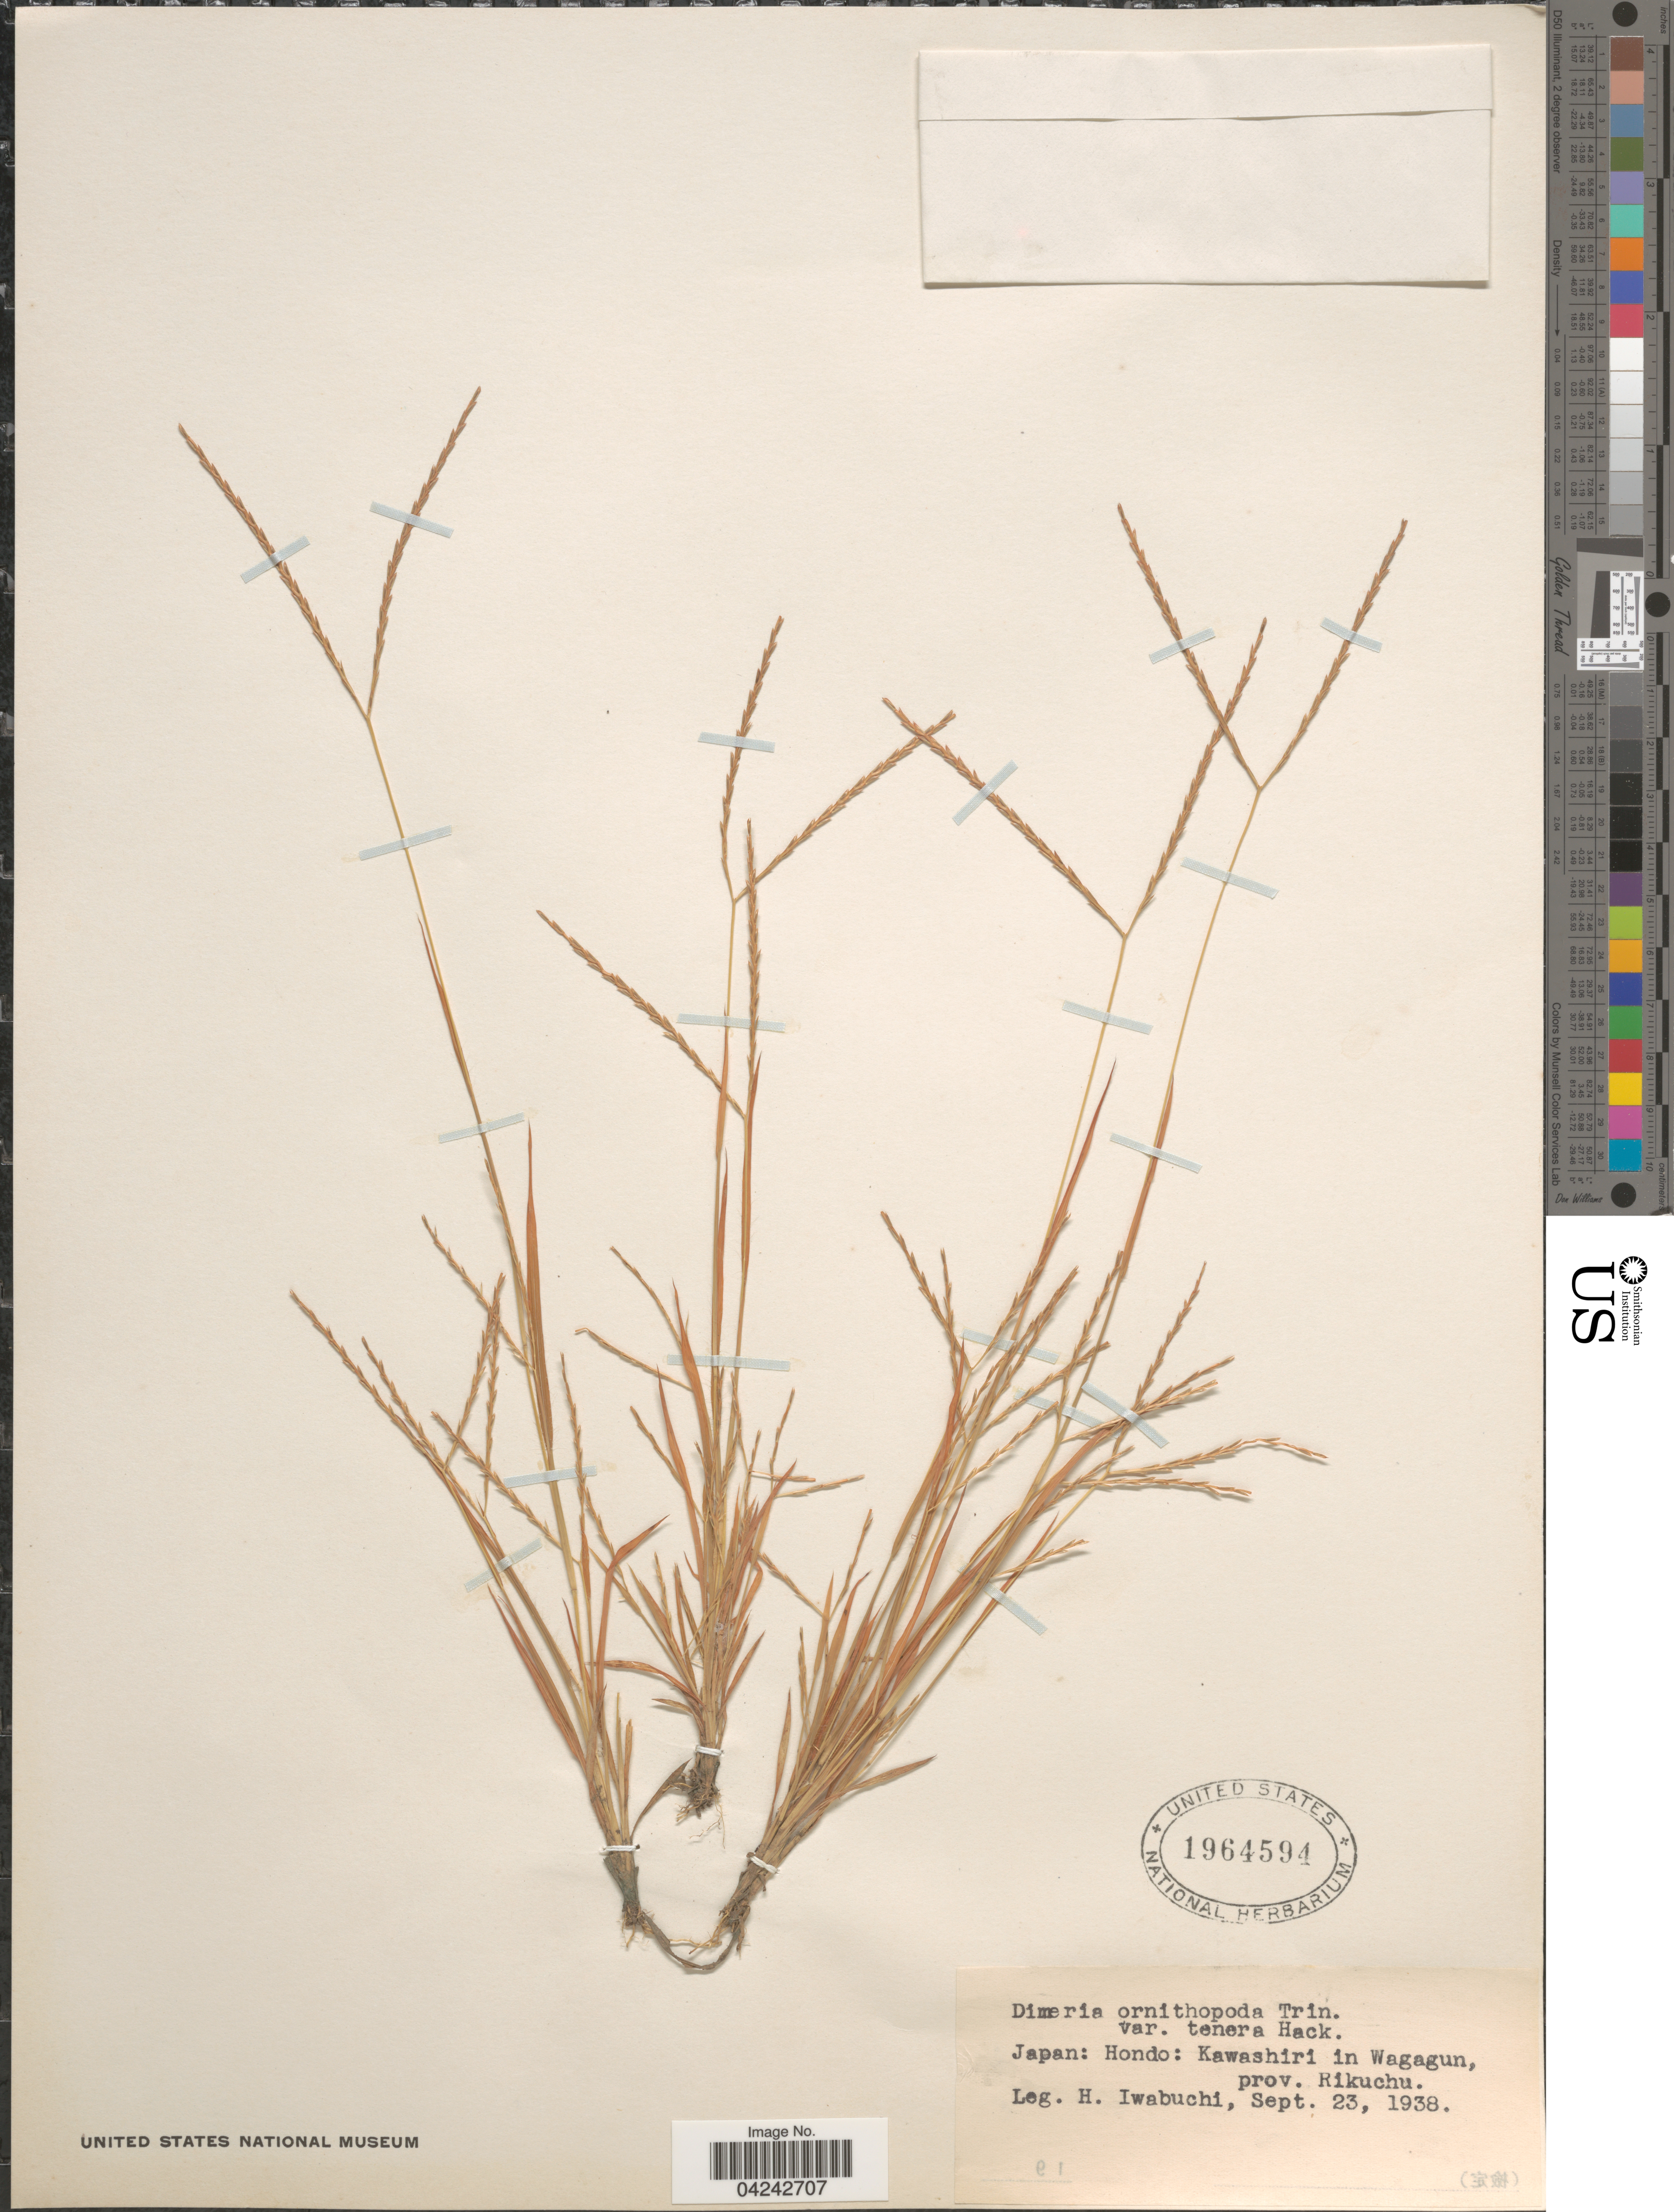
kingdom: Plantae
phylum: Tracheophyta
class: Liliopsida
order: Poales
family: Poaceae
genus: Dimeria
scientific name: Dimeria ornithopoda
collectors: H. Iwabuchi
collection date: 1938-09-23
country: Japan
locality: Hondo: Kawashiri in Wagagun, prov. Rikuchu.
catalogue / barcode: US 1964594